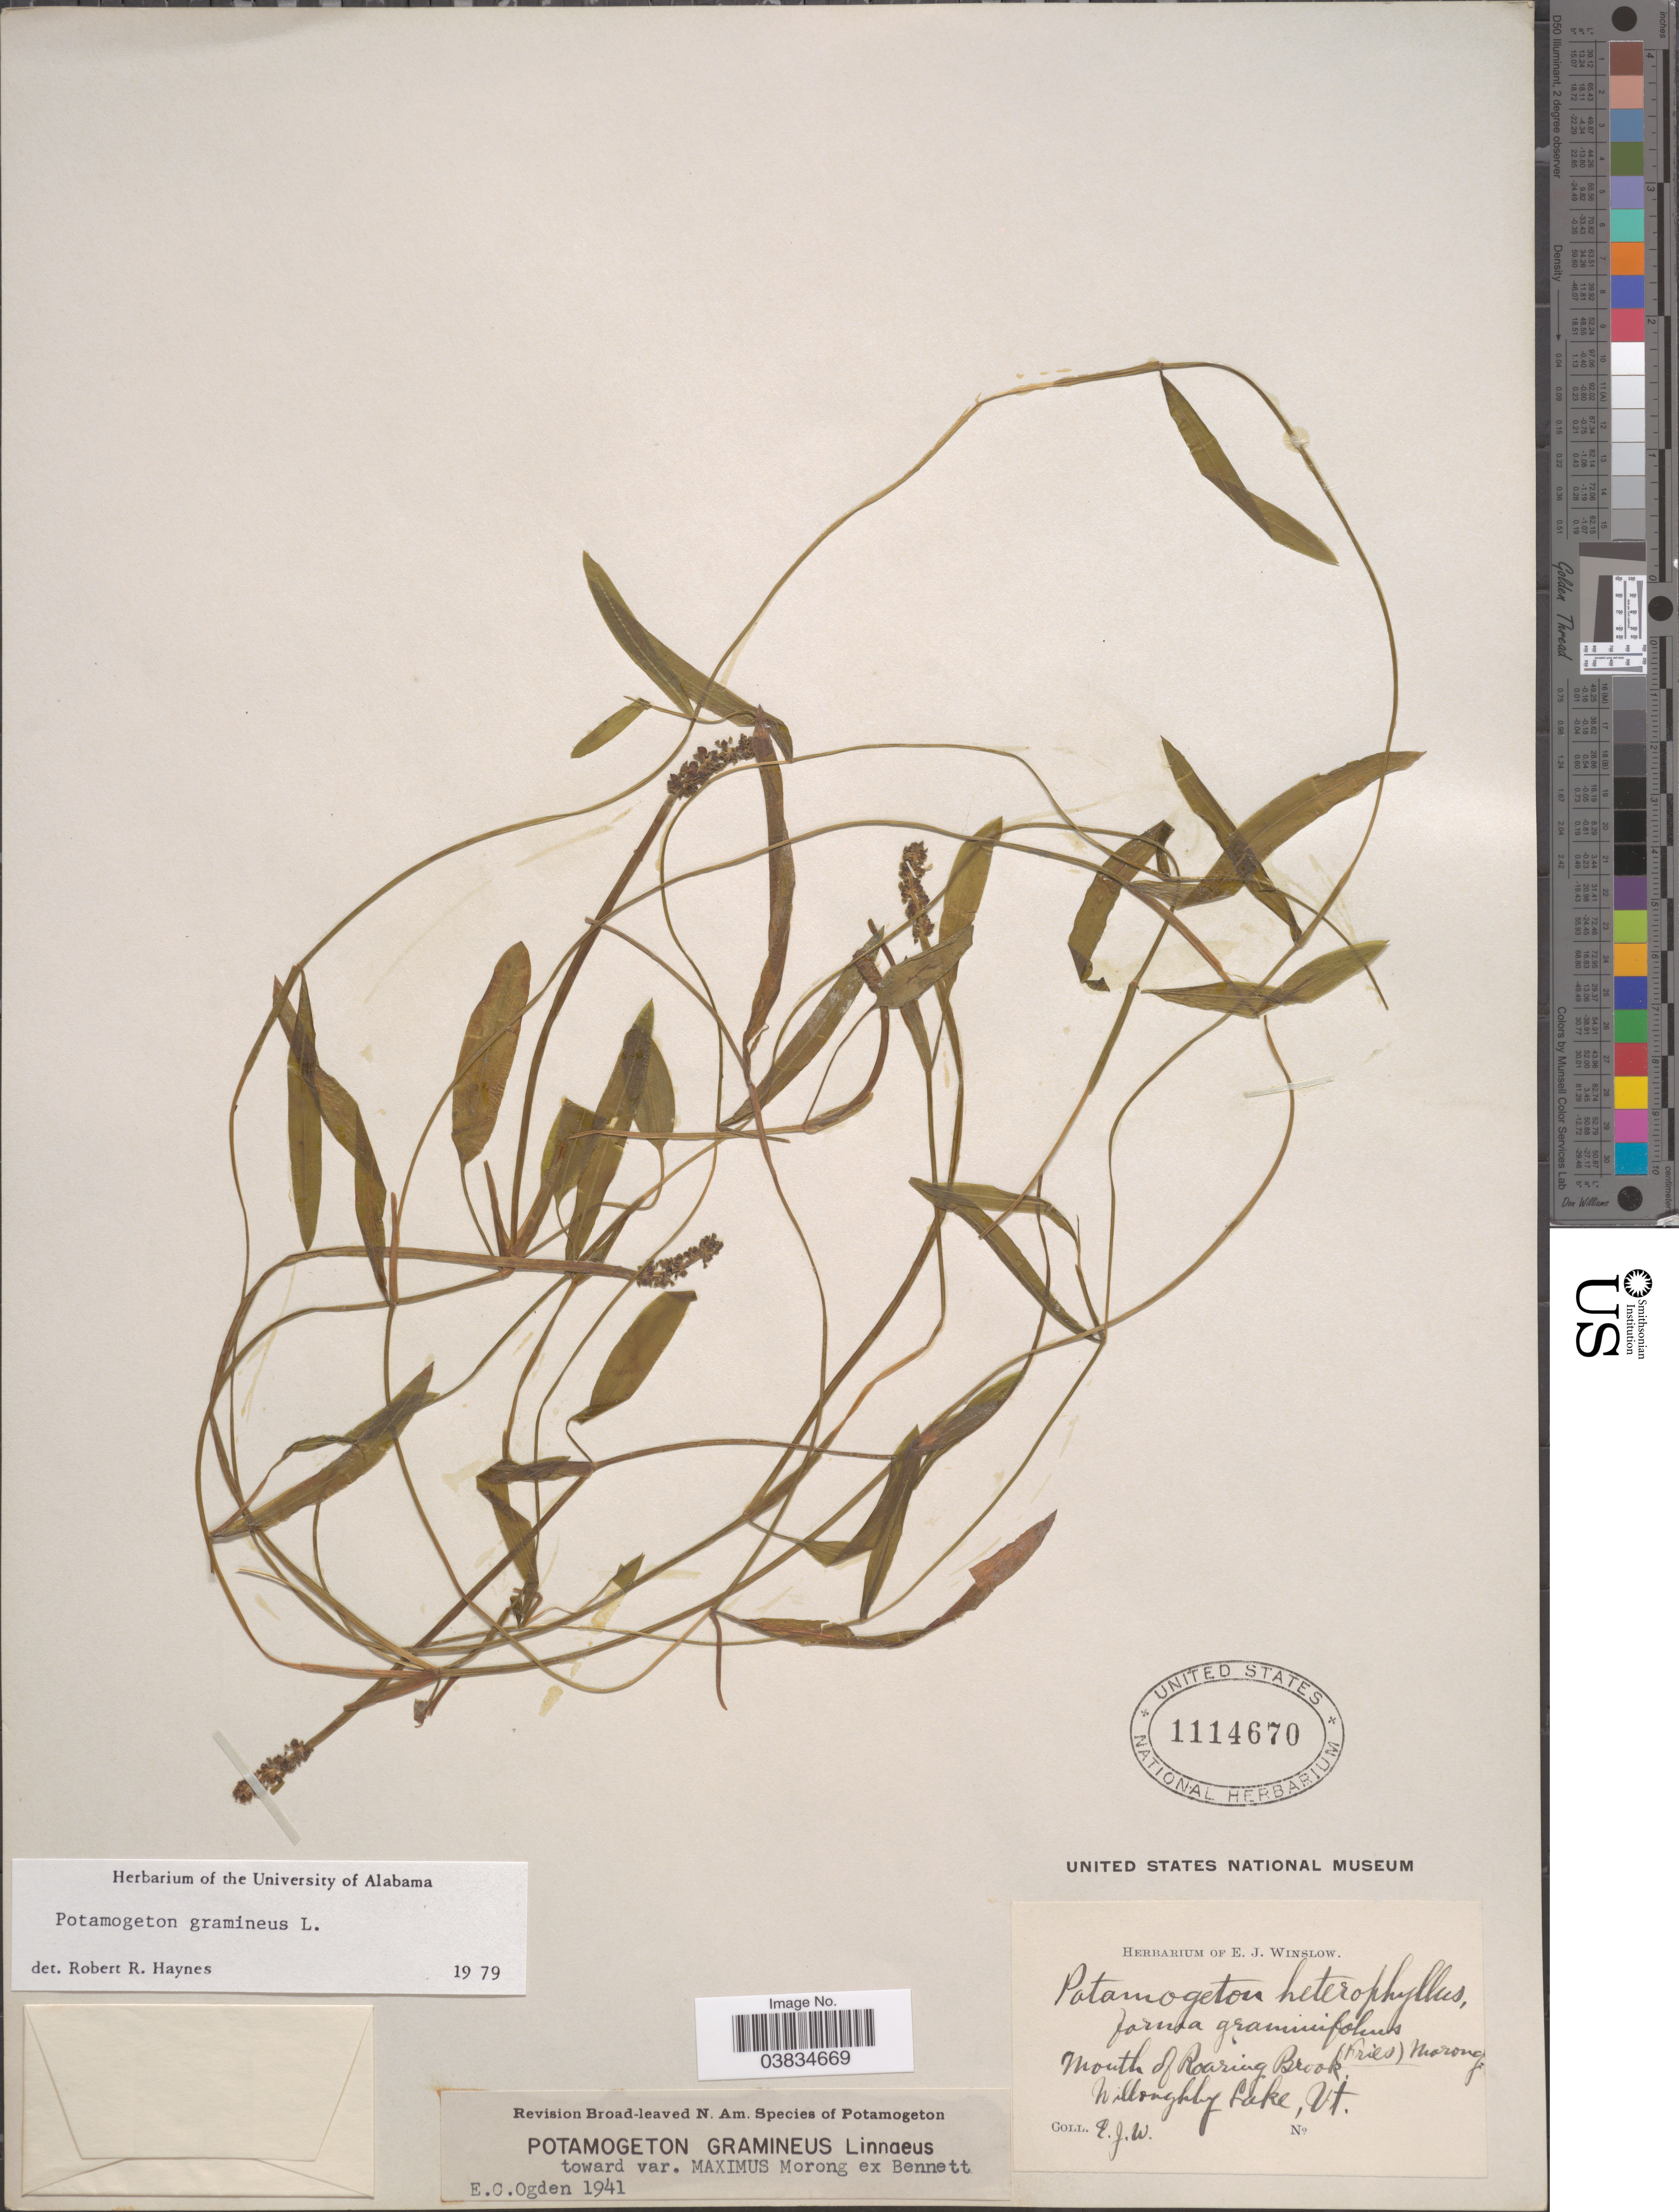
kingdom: Plantae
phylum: Tracheophyta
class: Liliopsida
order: Alismatales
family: Potamogetonaceae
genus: Potamogeton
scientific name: Potamogeton gramineus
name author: L.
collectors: E. Winslow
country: United States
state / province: Vermont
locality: Mouth of Roaring Brook. Willoughby Lake.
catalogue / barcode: US 1114670